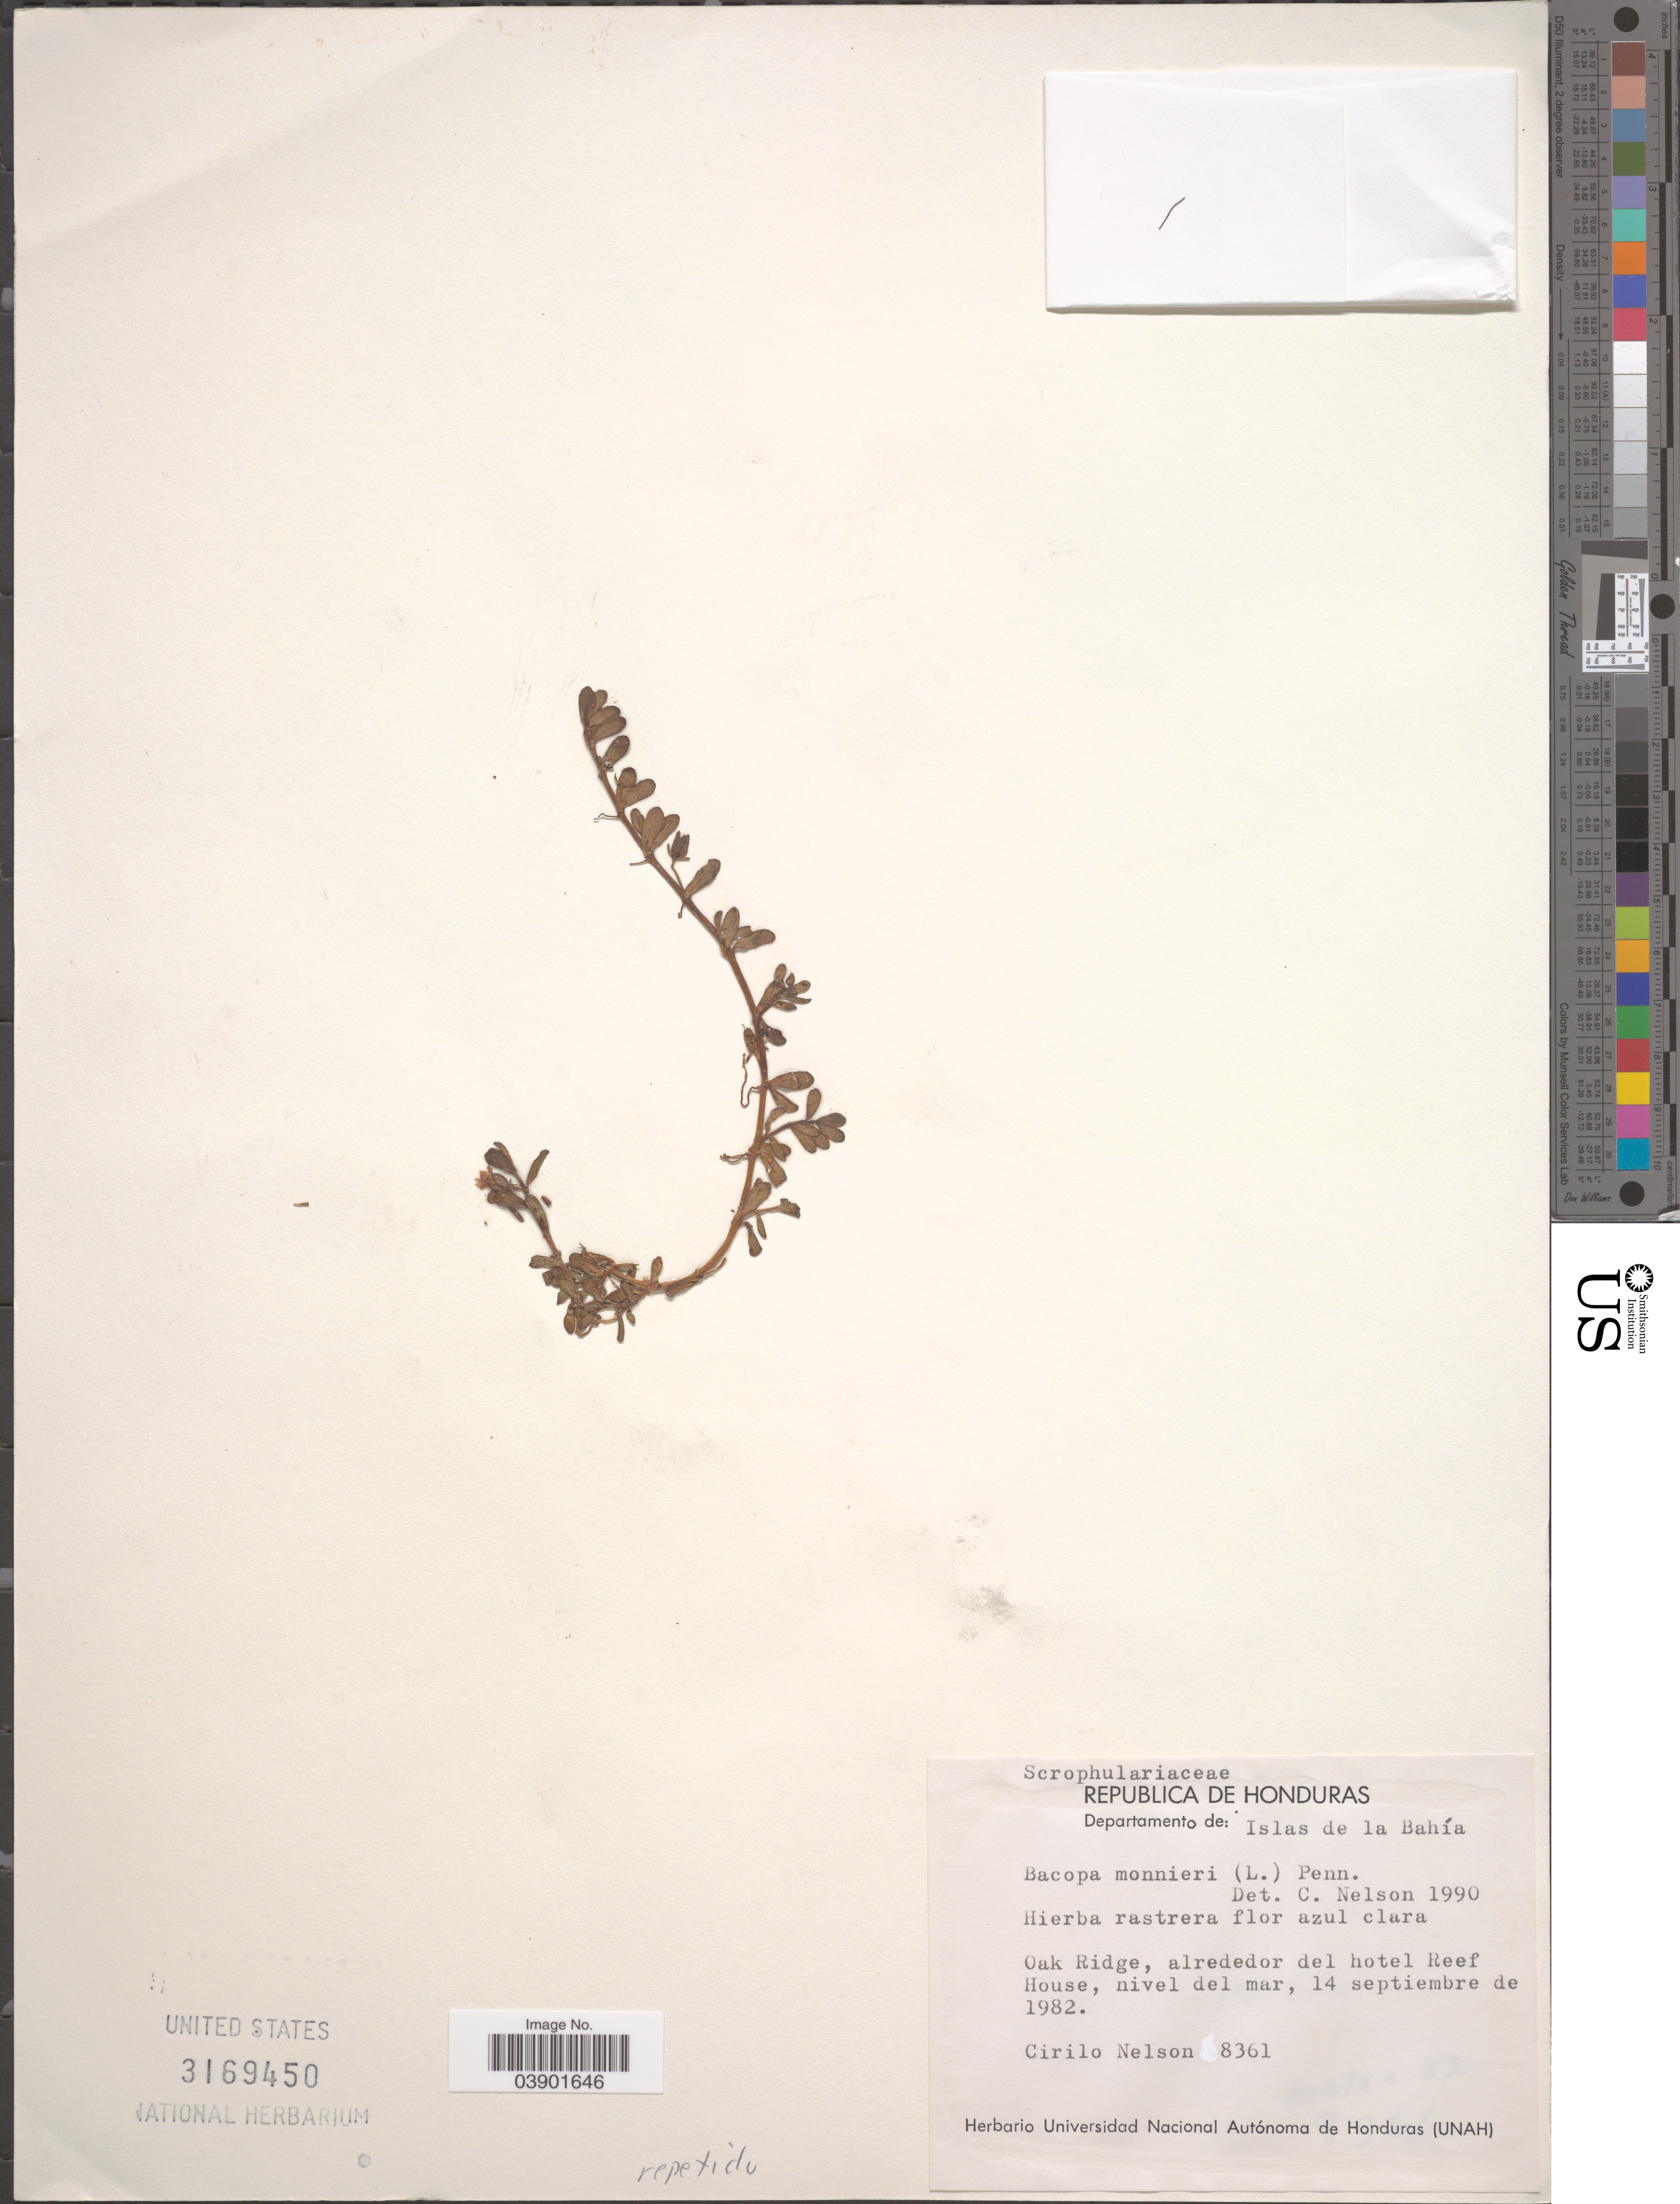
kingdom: Plantae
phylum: Tracheophyta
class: Magnoliopsida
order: Lamiales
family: Plantaginaceae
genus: Bacopa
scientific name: Bacopa monnieri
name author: (L.) Pennell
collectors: C. Nelson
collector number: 8361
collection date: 1982-09-14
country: Honduras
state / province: Islas de la Bahía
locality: Republica de Honduras. Departamento de: Islas de la Bahía. Oak Ridge, alrededor del hotel Reef House.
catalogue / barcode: US 3169450